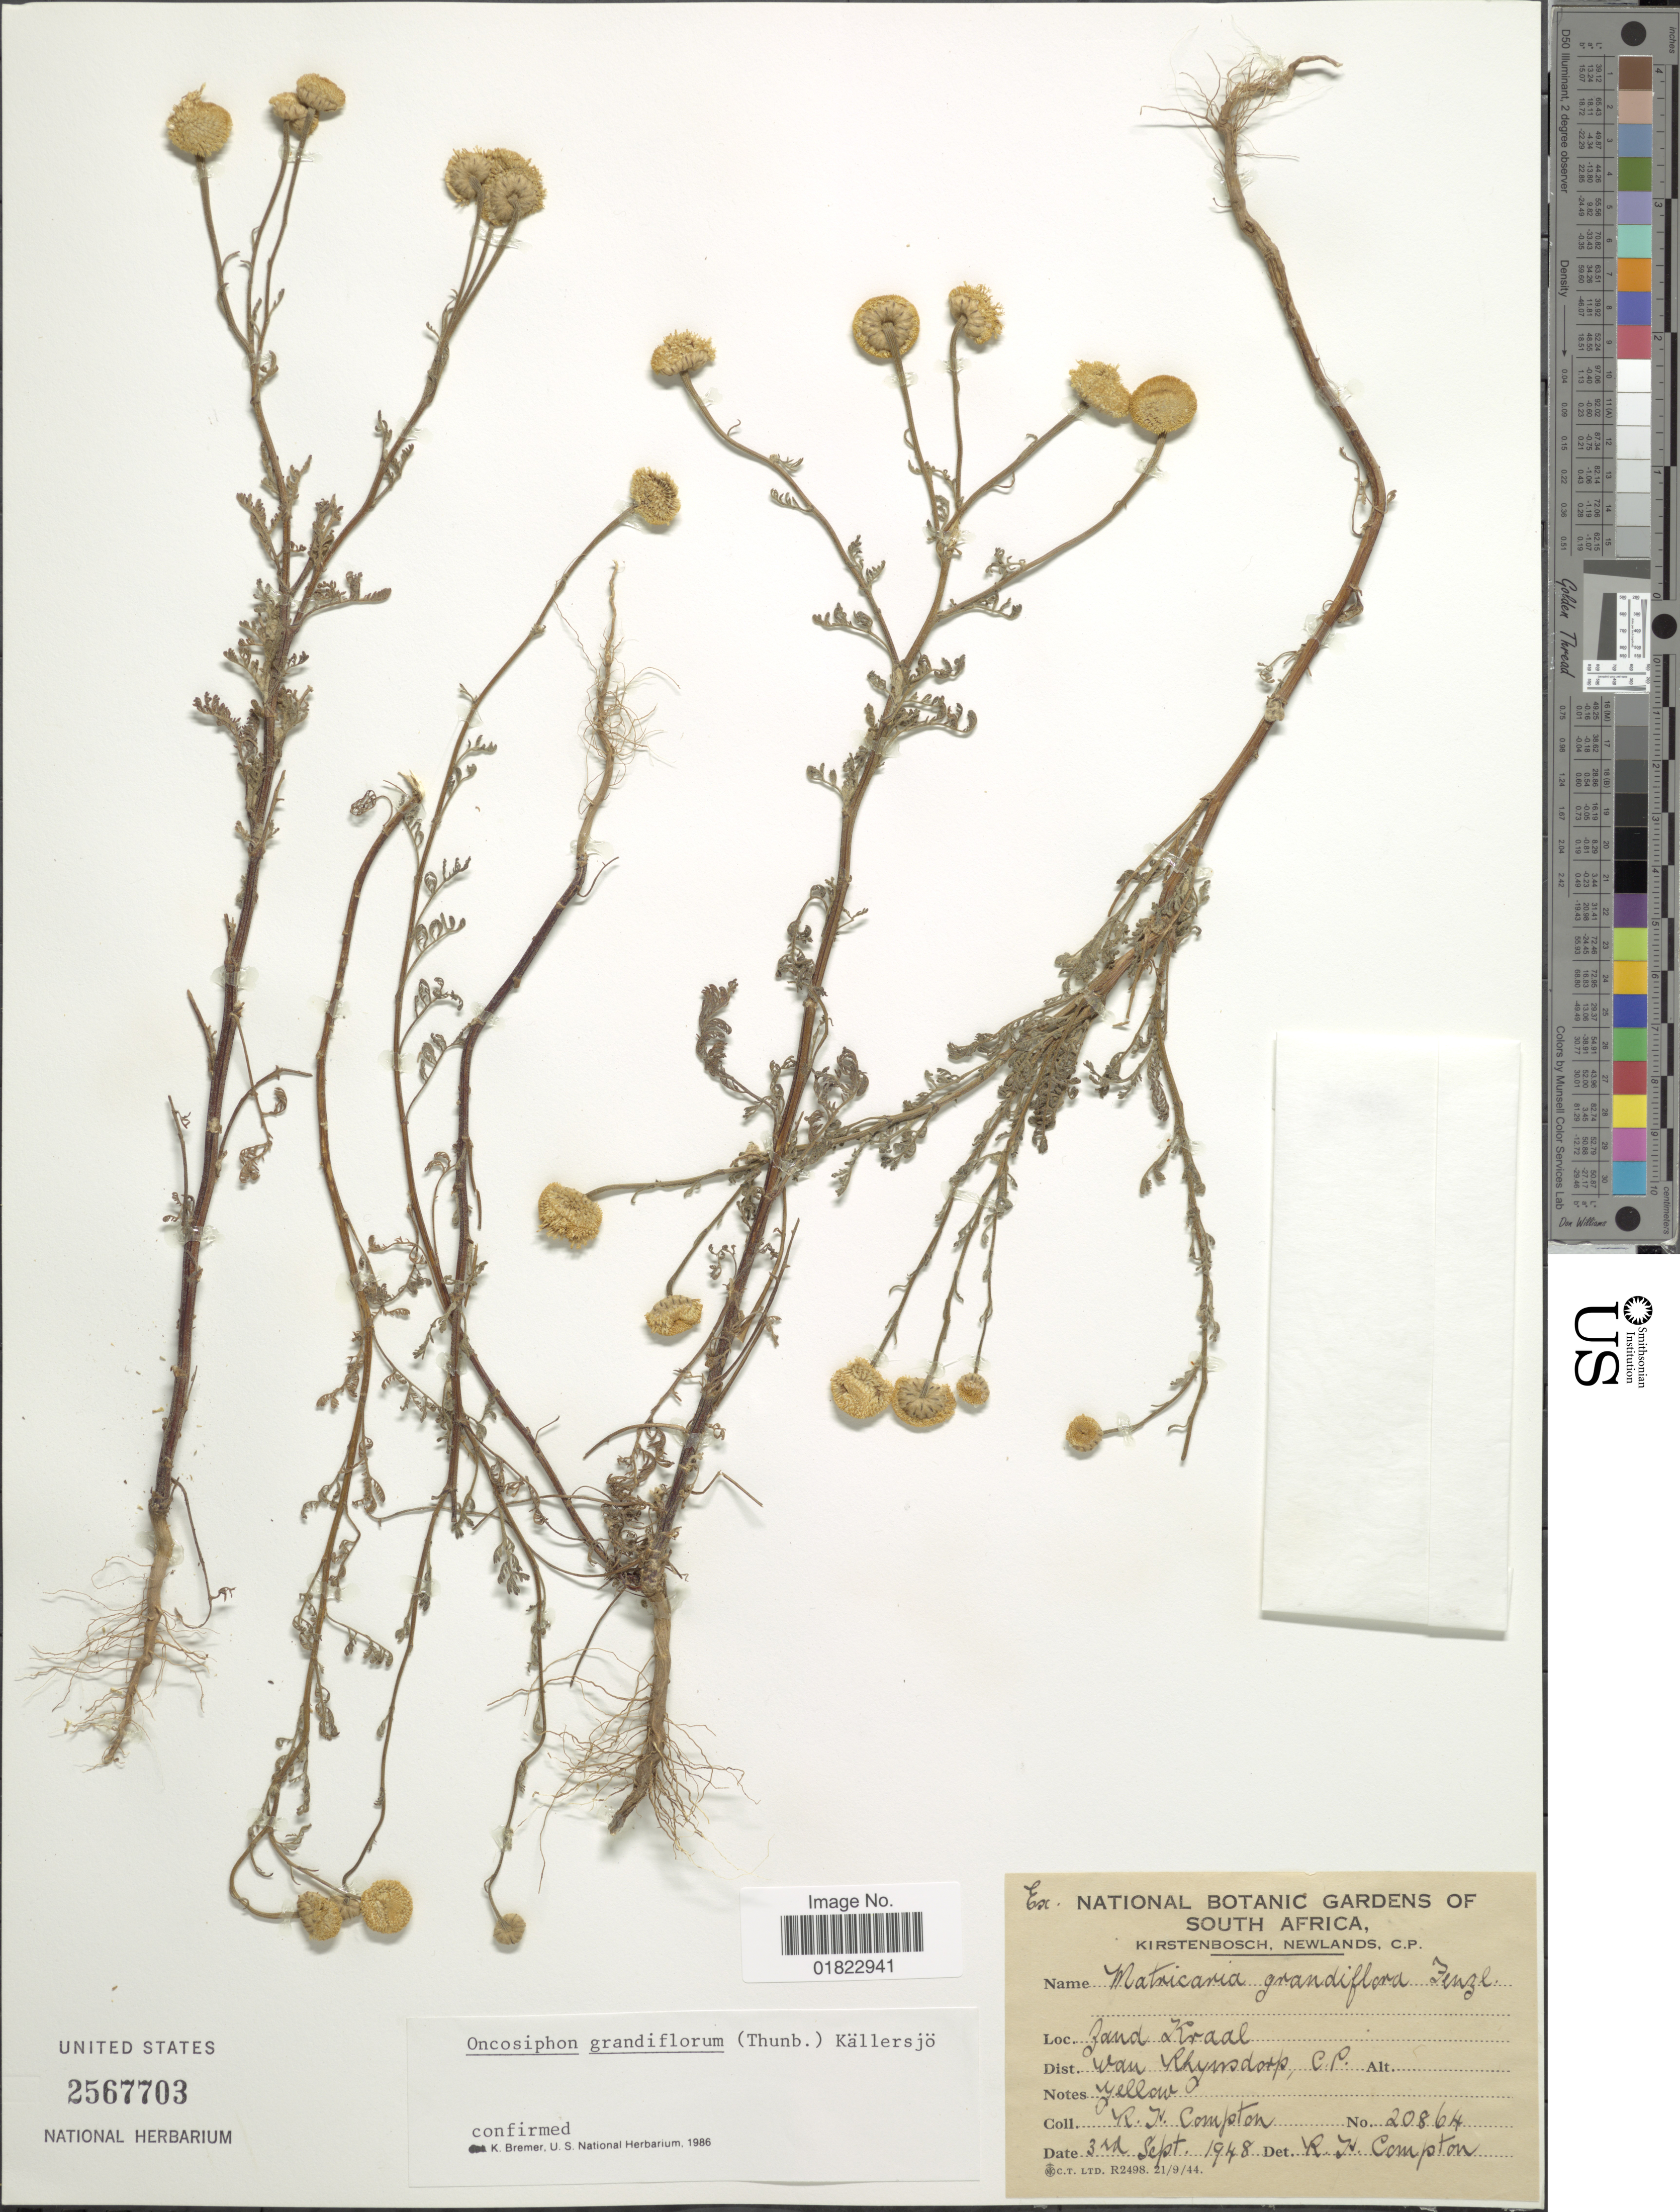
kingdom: Plantae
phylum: Tracheophyta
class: Magnoliopsida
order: Asterales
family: Asteraceae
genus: Oncosiphon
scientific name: Oncosiphon grandiflorum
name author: (Thunb.) Källersjö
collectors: R. H. Compton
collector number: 20864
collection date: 1948-09-03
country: South Africa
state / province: Western Cape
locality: Zand Kraal, Dist Van Rhynsdorp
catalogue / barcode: US 2567703